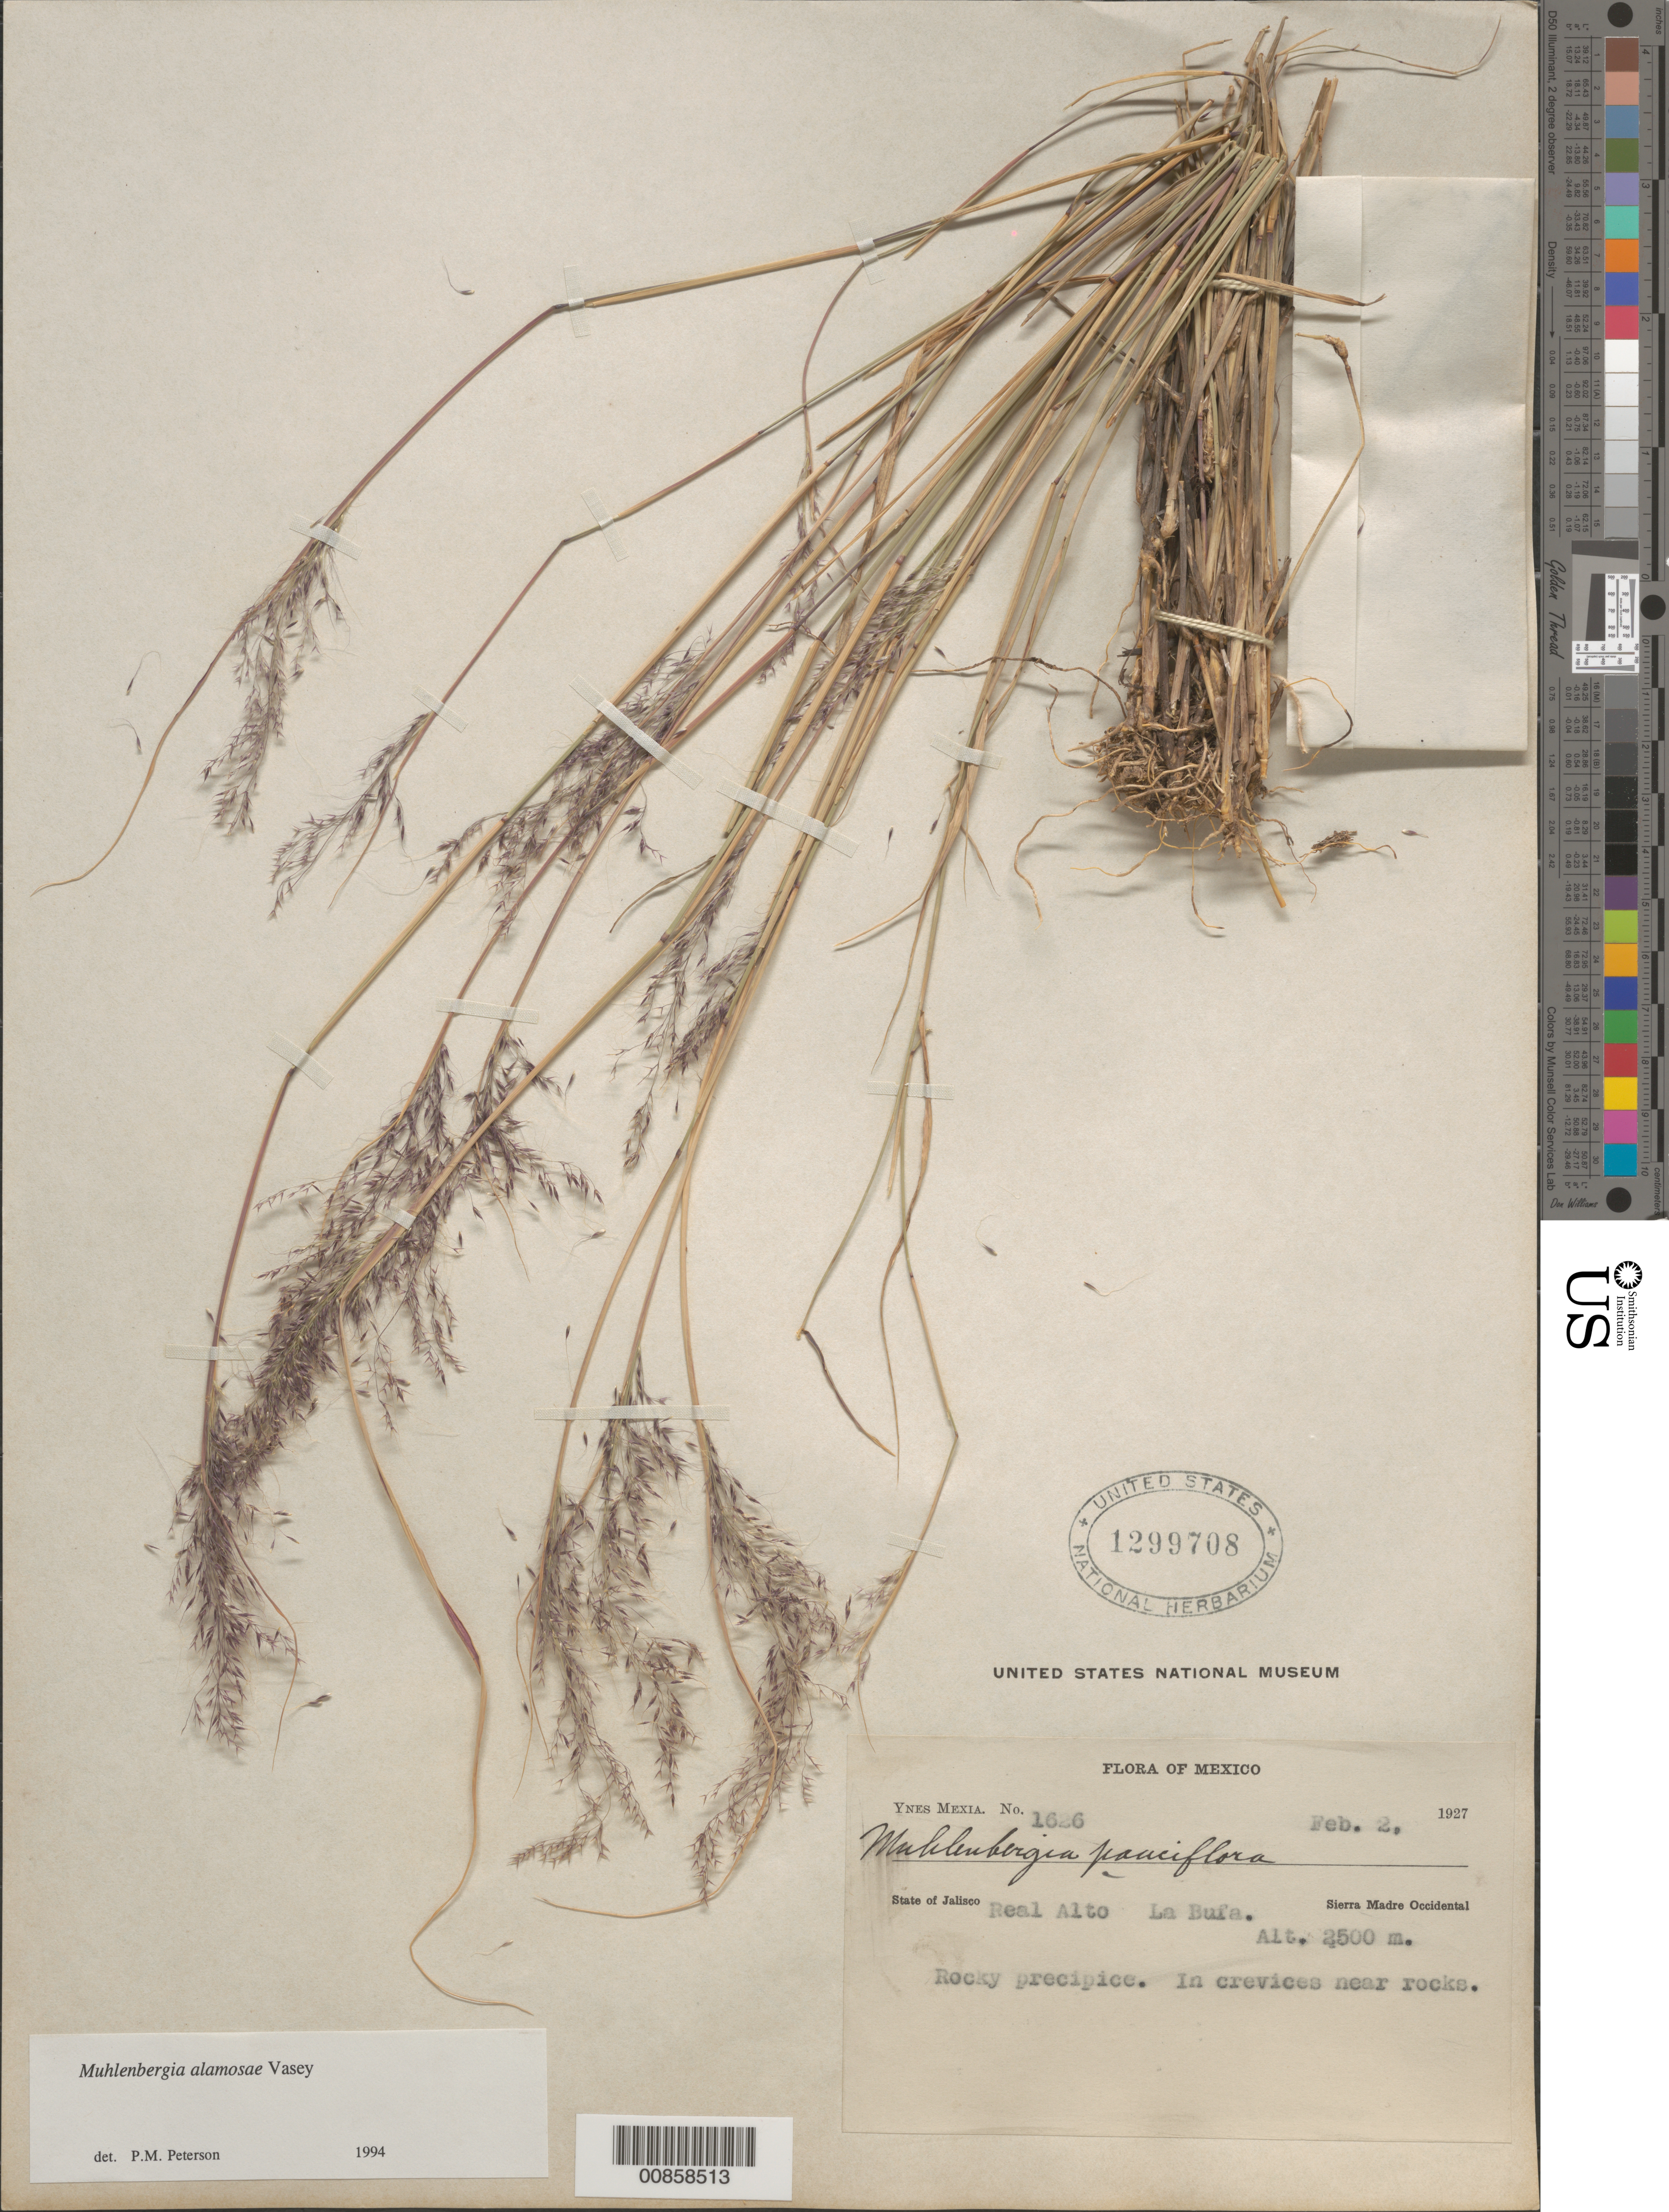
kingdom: Plantae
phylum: Tracheophyta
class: Liliopsida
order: Poales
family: Poaceae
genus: Muhlenbergia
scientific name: Muhlenbergia alamosae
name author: Vasey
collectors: Y. Mexia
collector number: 1626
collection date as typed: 02 Feb 1927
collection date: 1927-02-02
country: Mexico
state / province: Jalisco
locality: Real Alto, trail to Tranquillas, La Bufa, Jal.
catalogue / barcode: US 1299708